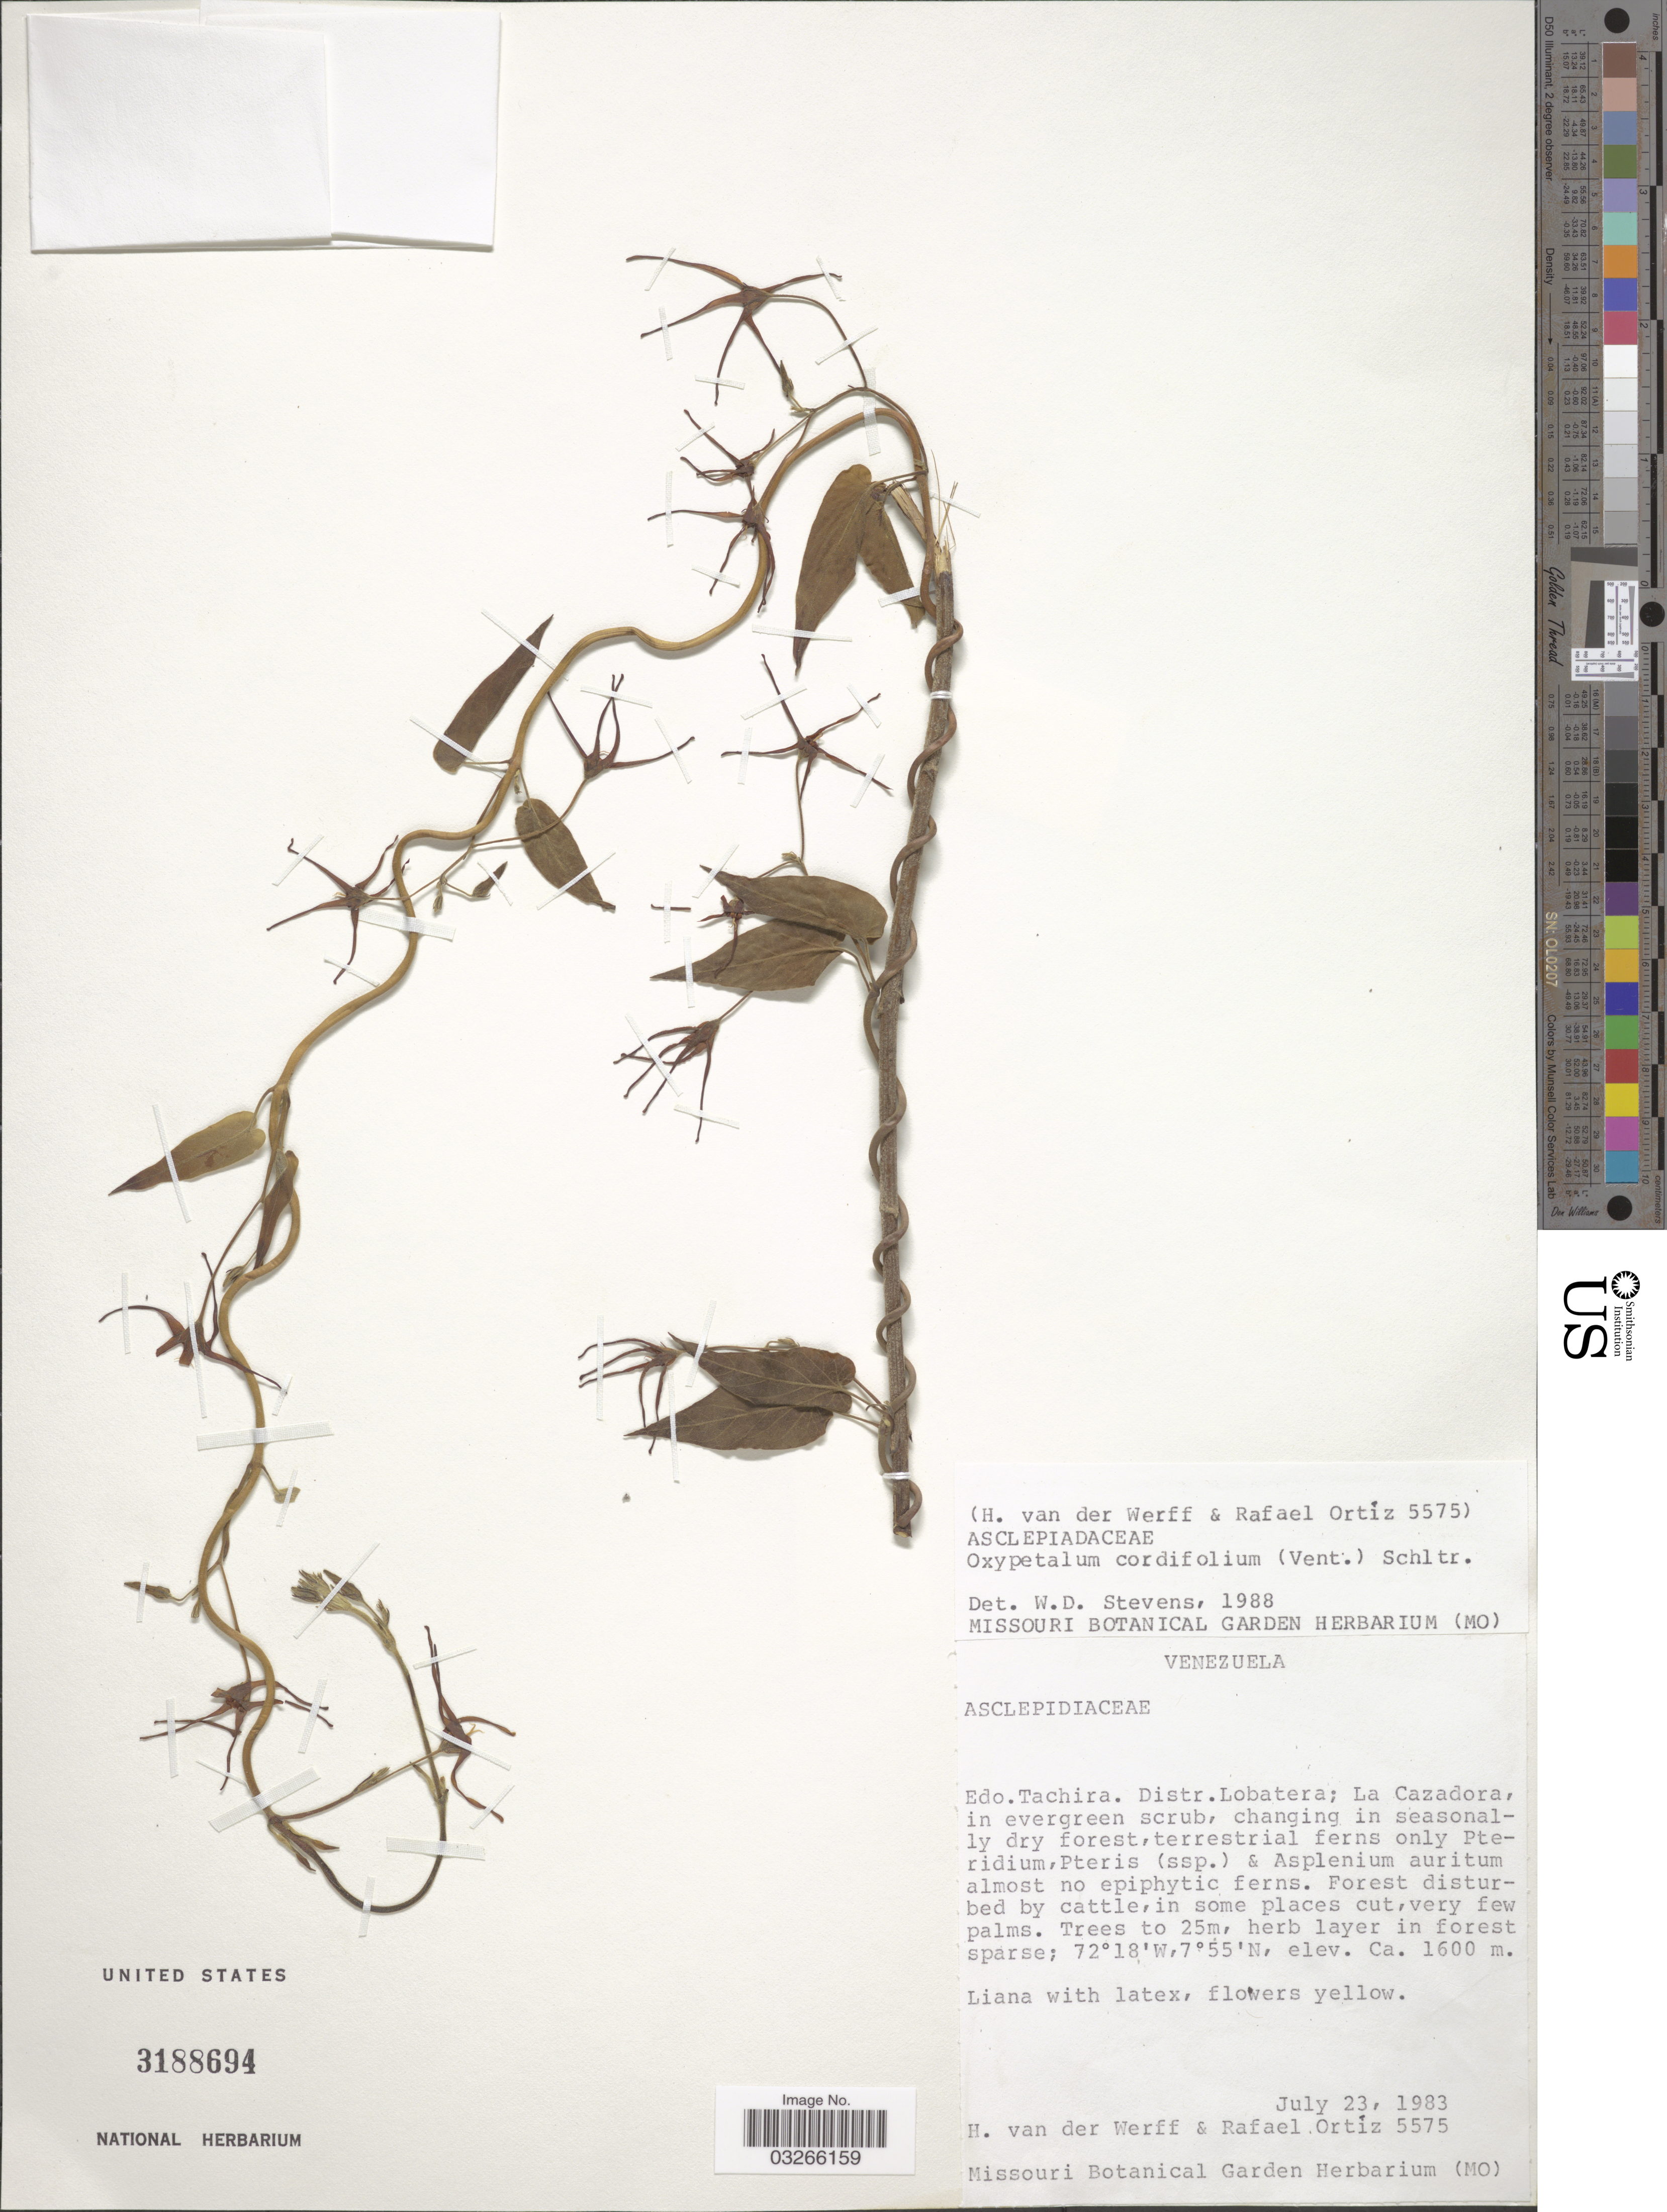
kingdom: Plantae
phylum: Tracheophyta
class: Magnoliopsida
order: Gentianales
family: Apocynaceae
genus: Oxypetalum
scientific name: Oxypetalum cordifolium subsp. cordifolium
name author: (Vent.) Schltr.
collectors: H. van der Werff & R. Ortiz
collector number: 5575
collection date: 1983-07-23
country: Venezuela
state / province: Tachira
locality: Distr. Lobatera; La Cazadora.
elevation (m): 1600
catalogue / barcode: US 3188694